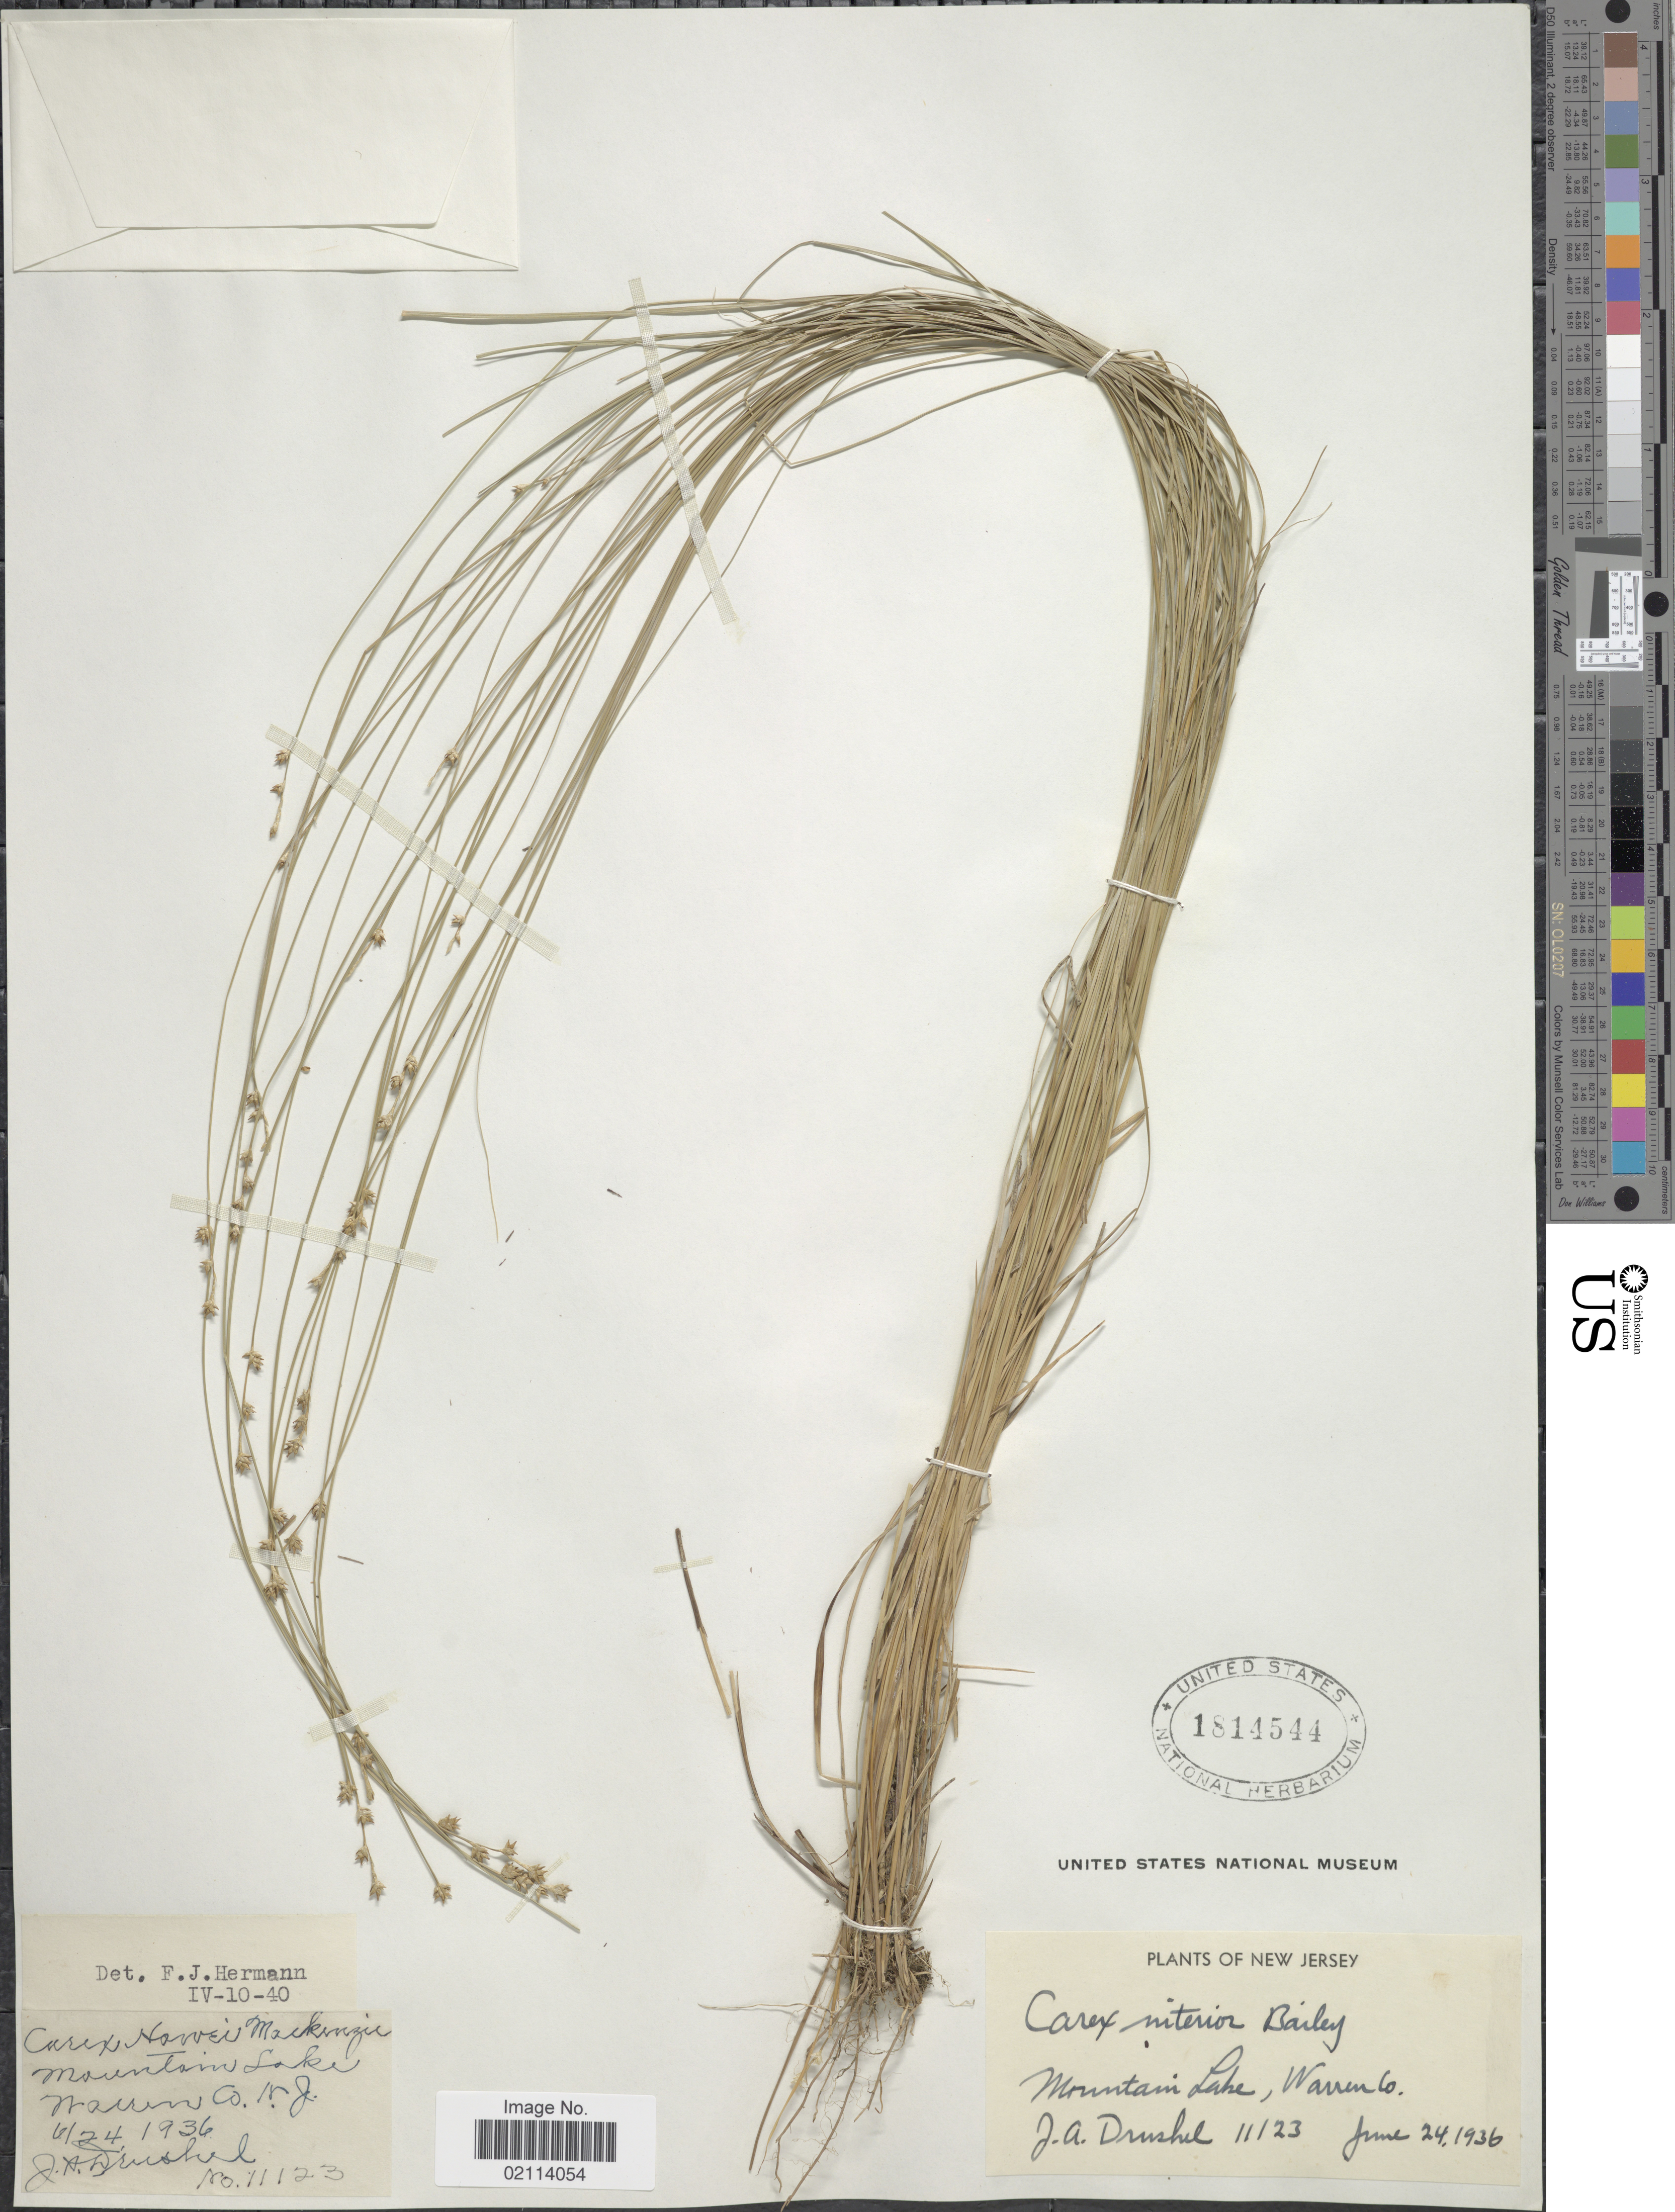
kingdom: Plantae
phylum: Tracheophyta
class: Liliopsida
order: Poales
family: Cyperaceae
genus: Carex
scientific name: Carex interior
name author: L.H. Bailey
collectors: J. A. Drushel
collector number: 11123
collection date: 1936-06-24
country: United States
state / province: New Jersey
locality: Mountain Lake, Warren Co.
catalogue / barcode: US 1814544